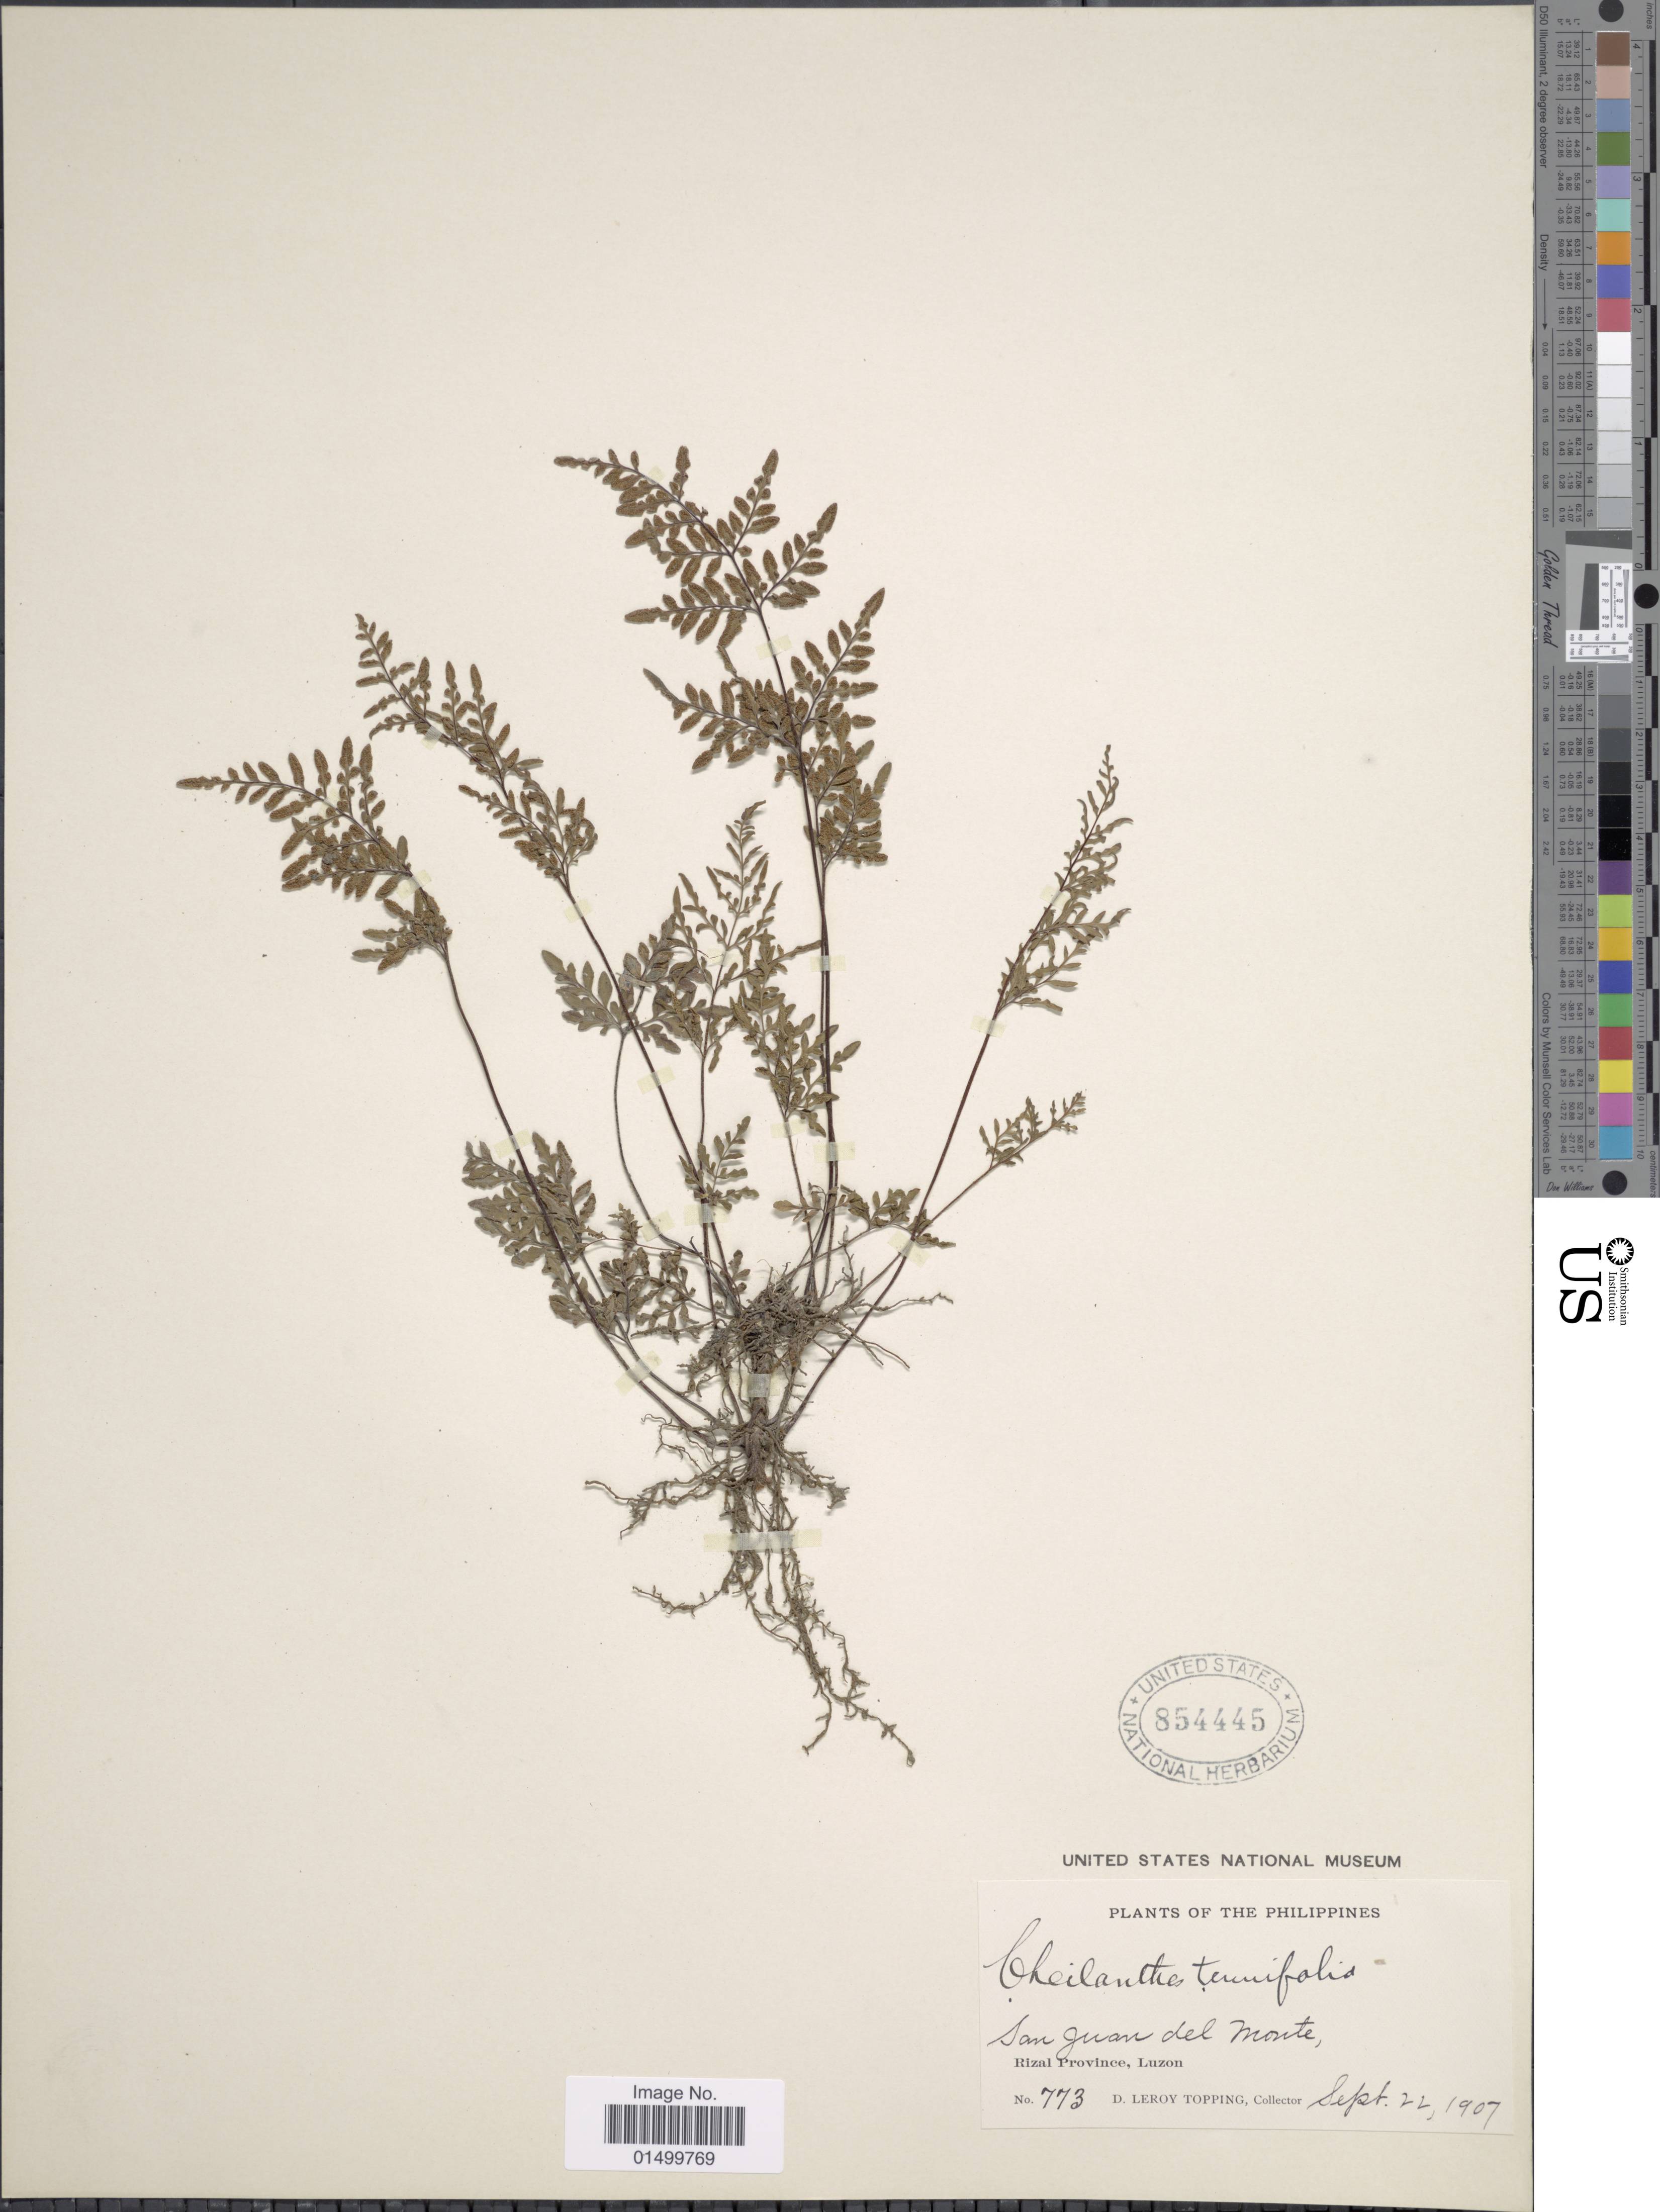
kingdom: Plantae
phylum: Tracheophyta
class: Polypodiopsida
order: Polypodiales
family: Pteridaceae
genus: Cheilanthes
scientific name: Cheilanthes tenuifolia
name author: (Burm. f.) Sw.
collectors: D. L. Topping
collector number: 773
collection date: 1907-09-22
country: Philippines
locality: San Juan del Mone, Rizal Province, Luzon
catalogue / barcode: US 854445